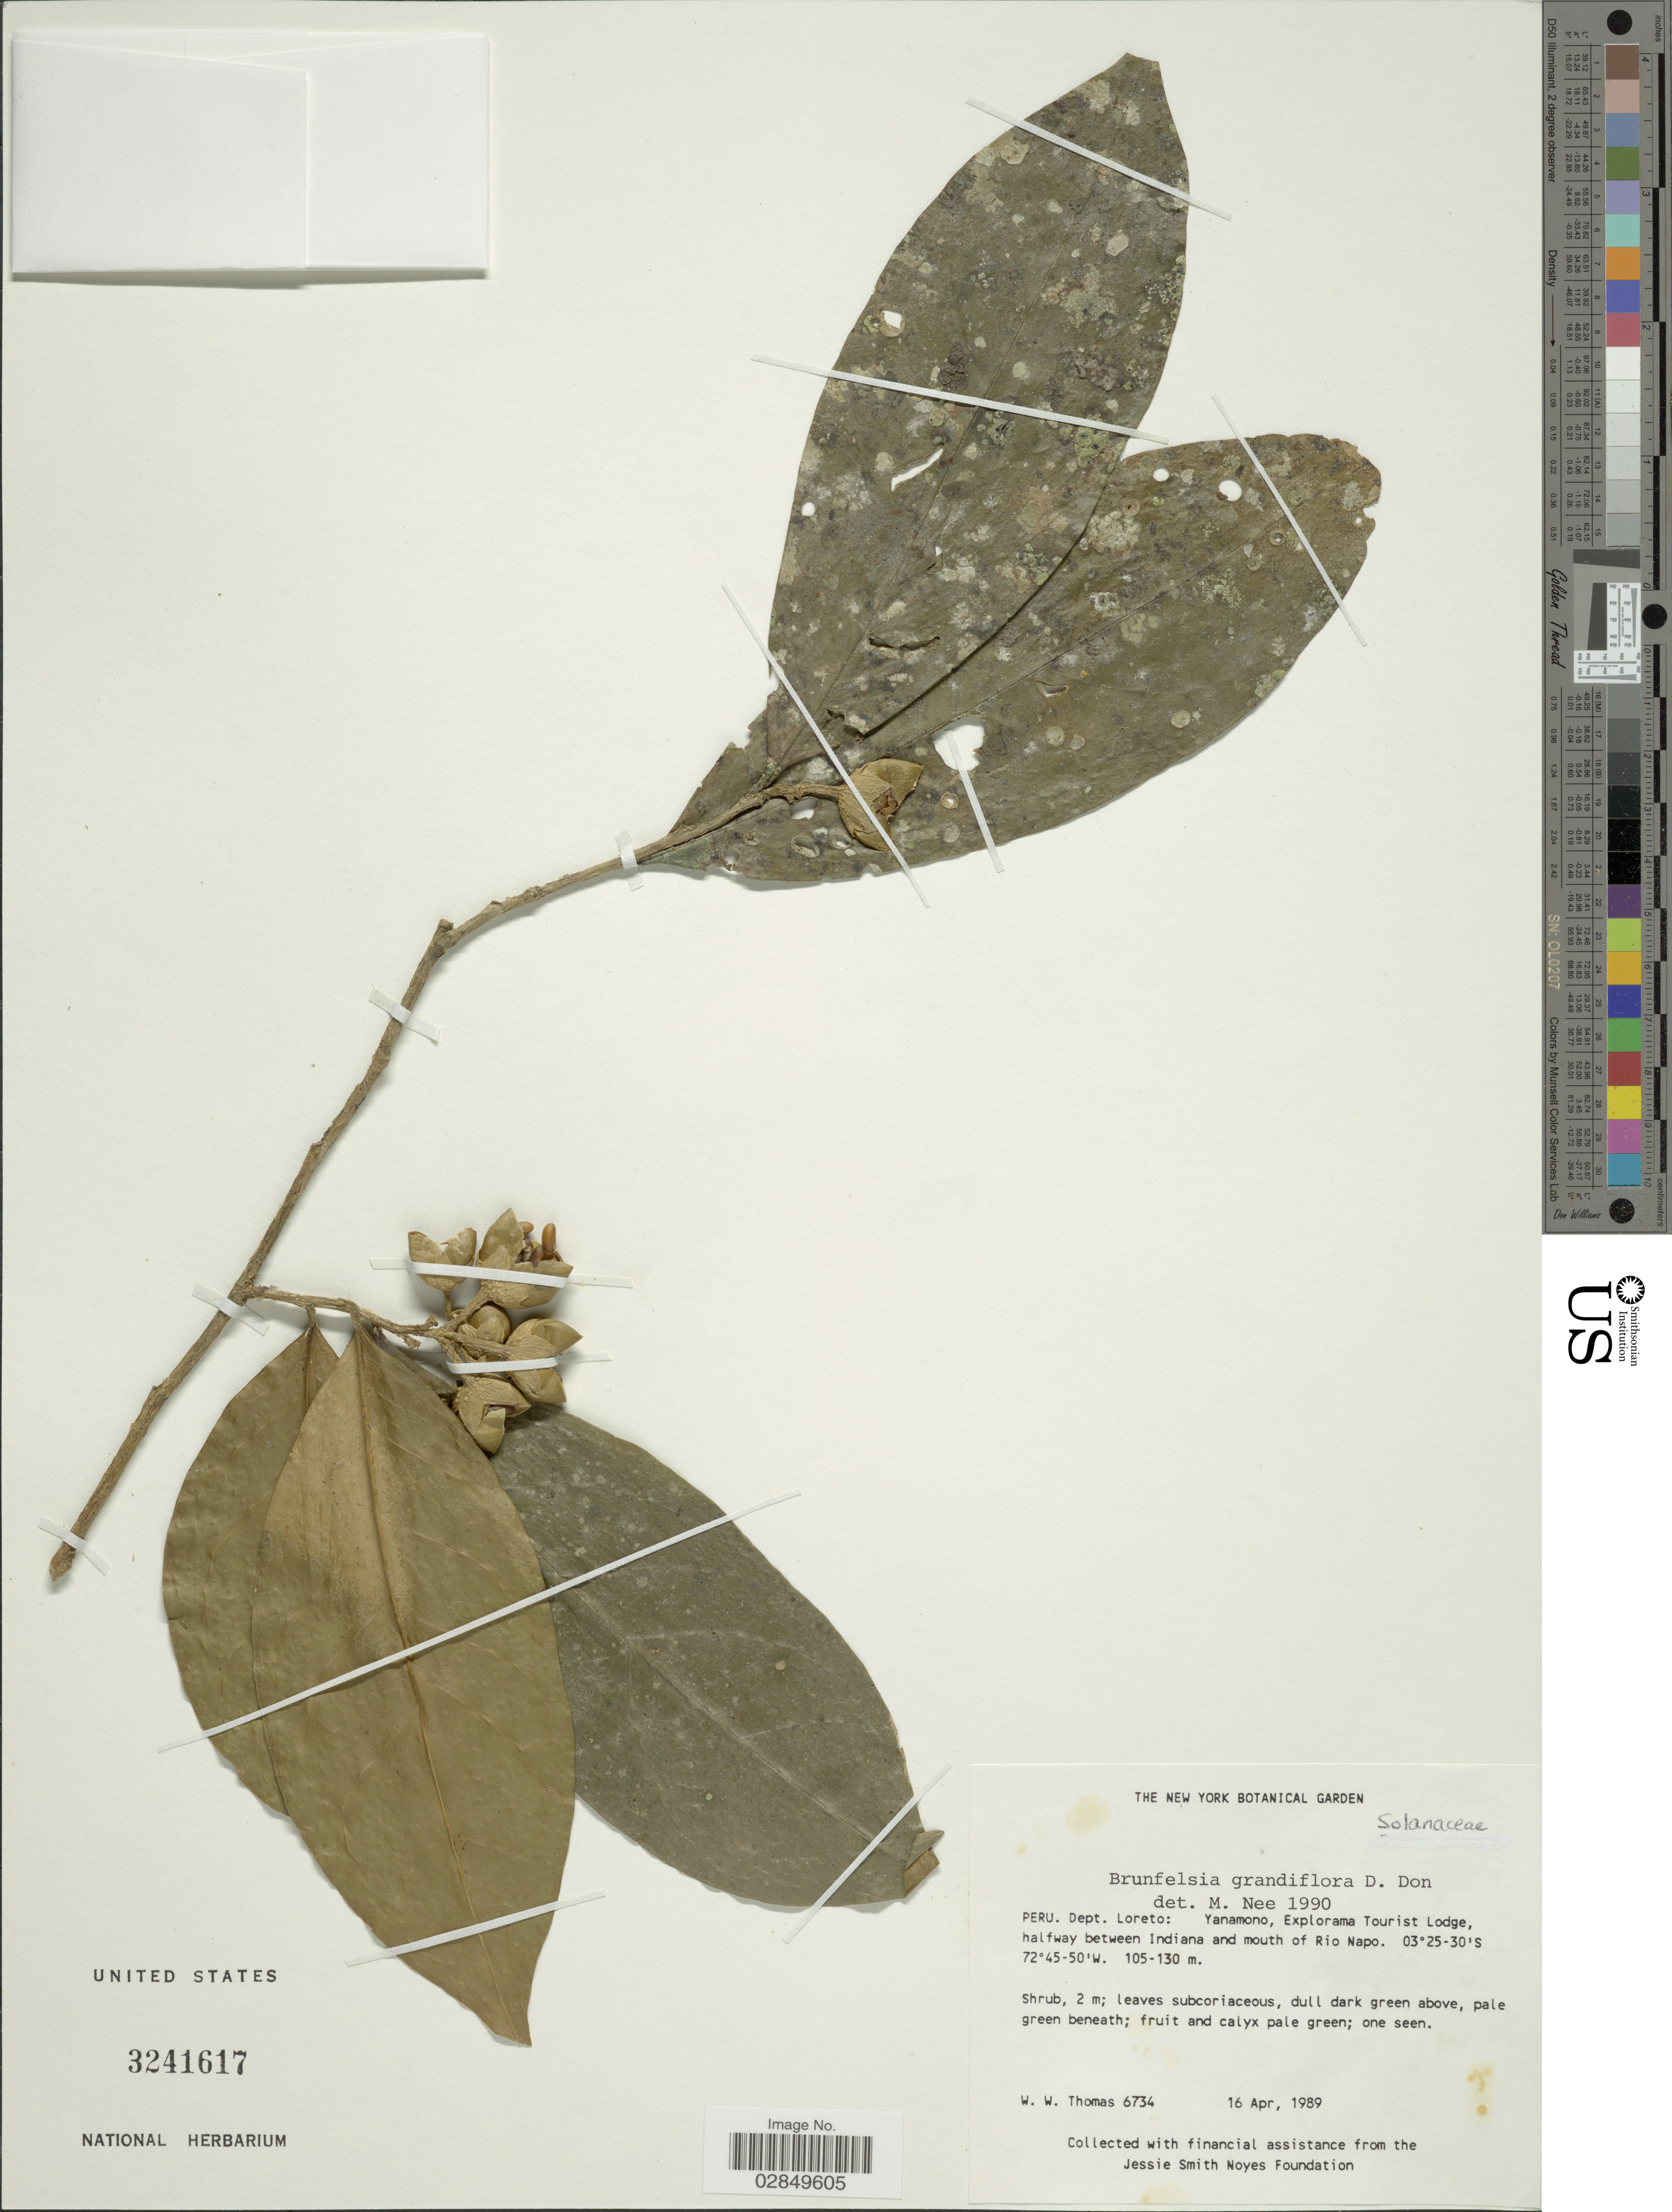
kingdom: Plantae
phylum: Tracheophyta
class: Magnoliopsida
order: Solanales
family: Solanaceae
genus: Brunfelsia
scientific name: Brunfelsia grandiflora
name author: D. Don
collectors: W. W. Thomas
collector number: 6734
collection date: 1989-04-16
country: Peru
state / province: Loreto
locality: Dept. Loreto, Yanamono, Explorama Tourist Lodge, halfway between Indiana and mouth of Rio Napo.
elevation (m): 105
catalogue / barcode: US 3241617